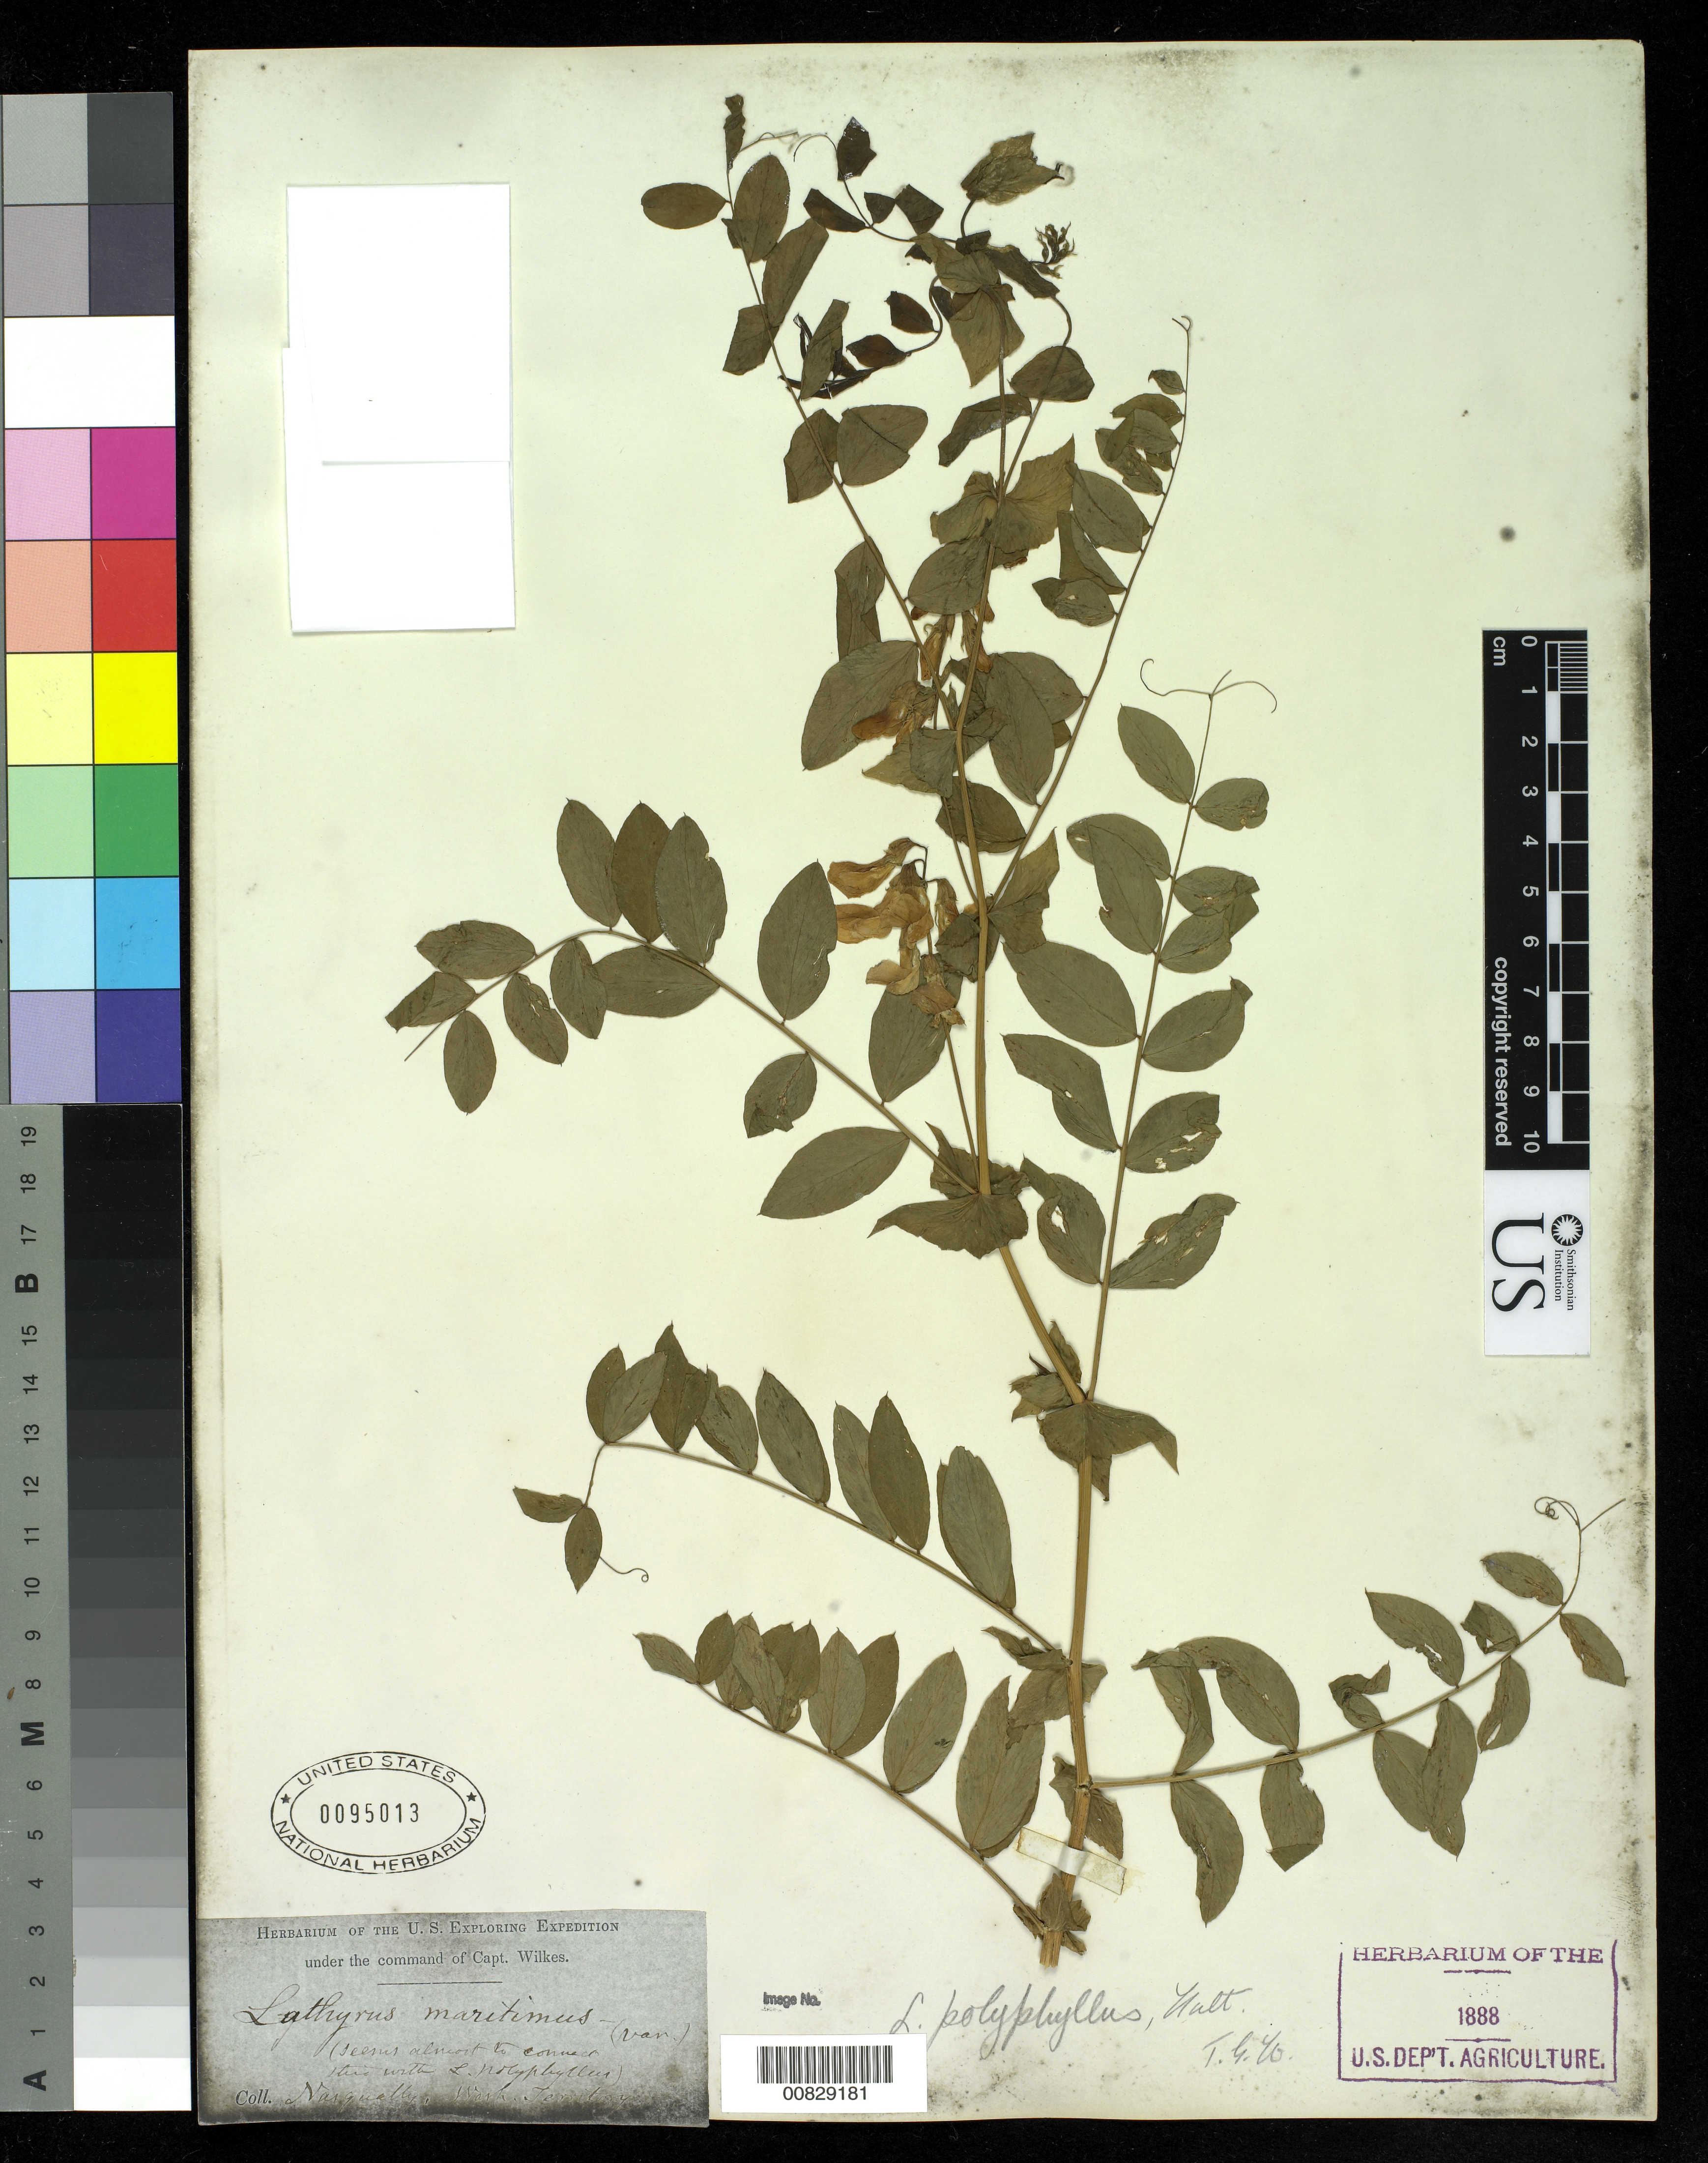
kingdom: Plantae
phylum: Tracheophyta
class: Magnoliopsida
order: Fabales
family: Fabaceae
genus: Lathyrus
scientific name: Lathyrus polyphyllus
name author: Nutt.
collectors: Wilkes Explor. Exped.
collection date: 1838/1842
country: United States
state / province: Washington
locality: Nisqually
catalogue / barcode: US 95013